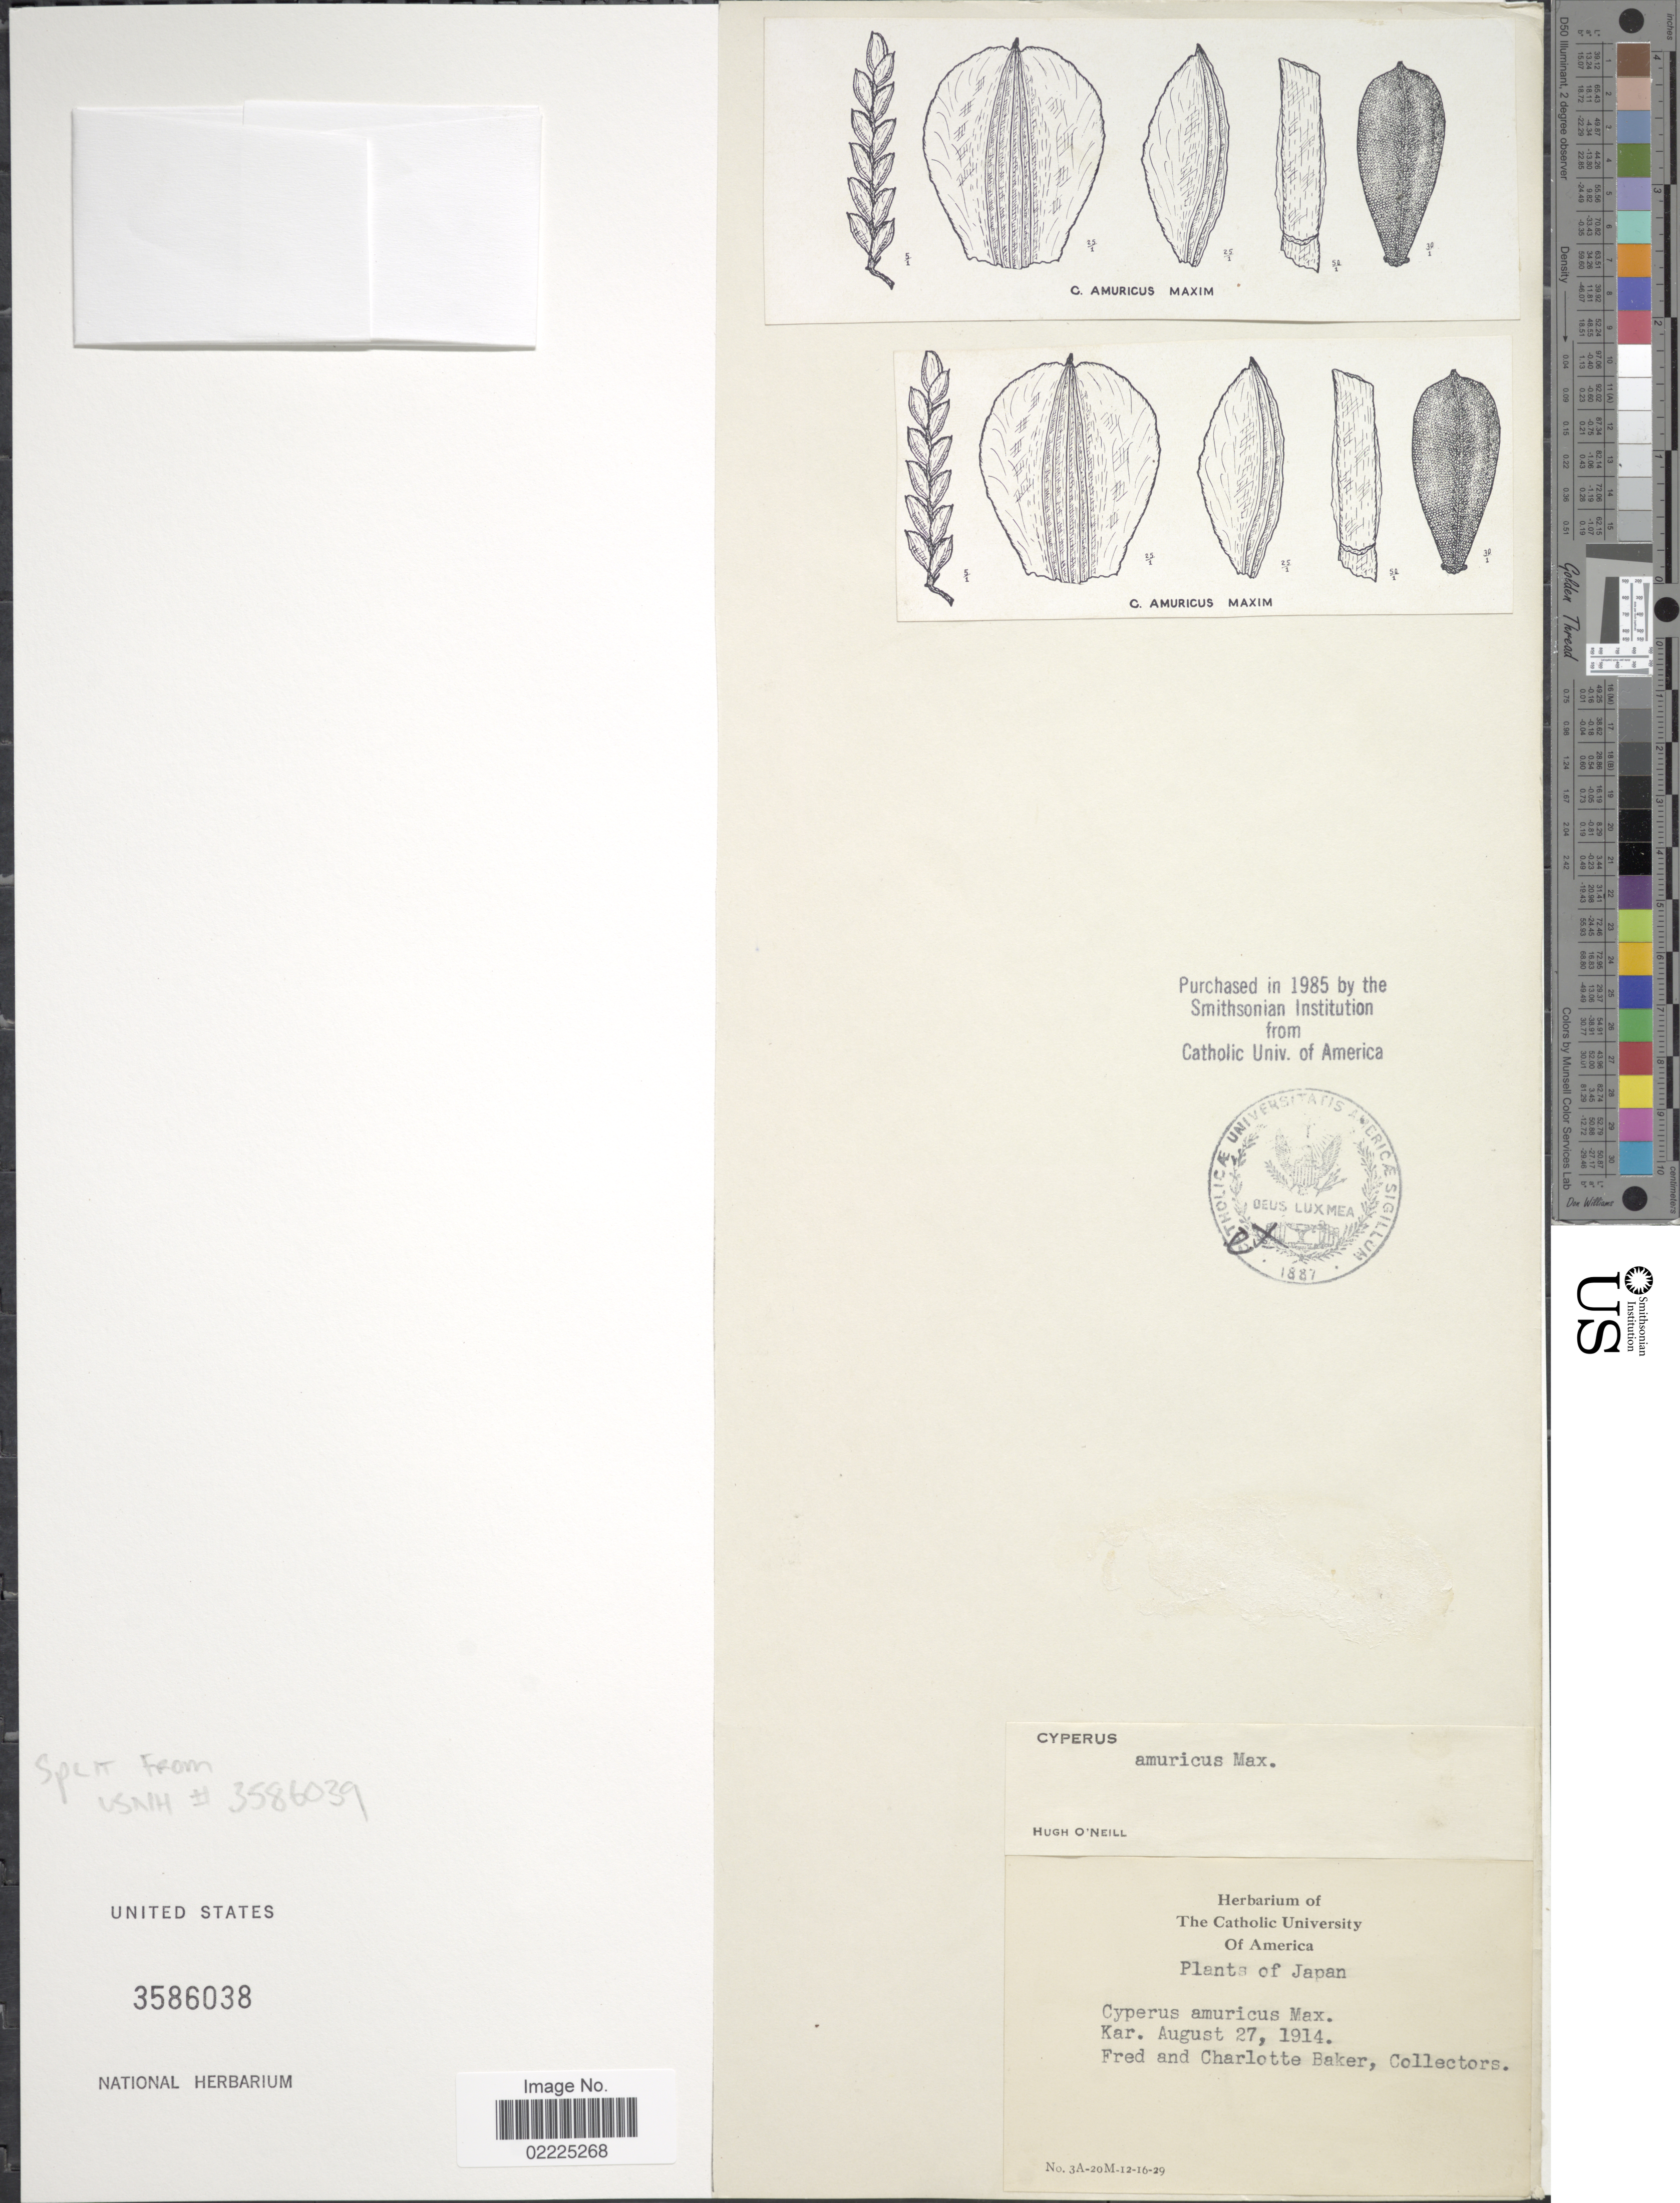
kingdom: Plantae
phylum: Tracheophyta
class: Liliopsida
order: Poales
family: Cyperaceae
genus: Cyperus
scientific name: Cyperus amuricus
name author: Maxim.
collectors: F. C. Baker & C. Baker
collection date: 1914-08-27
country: Japan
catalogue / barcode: US 3586038